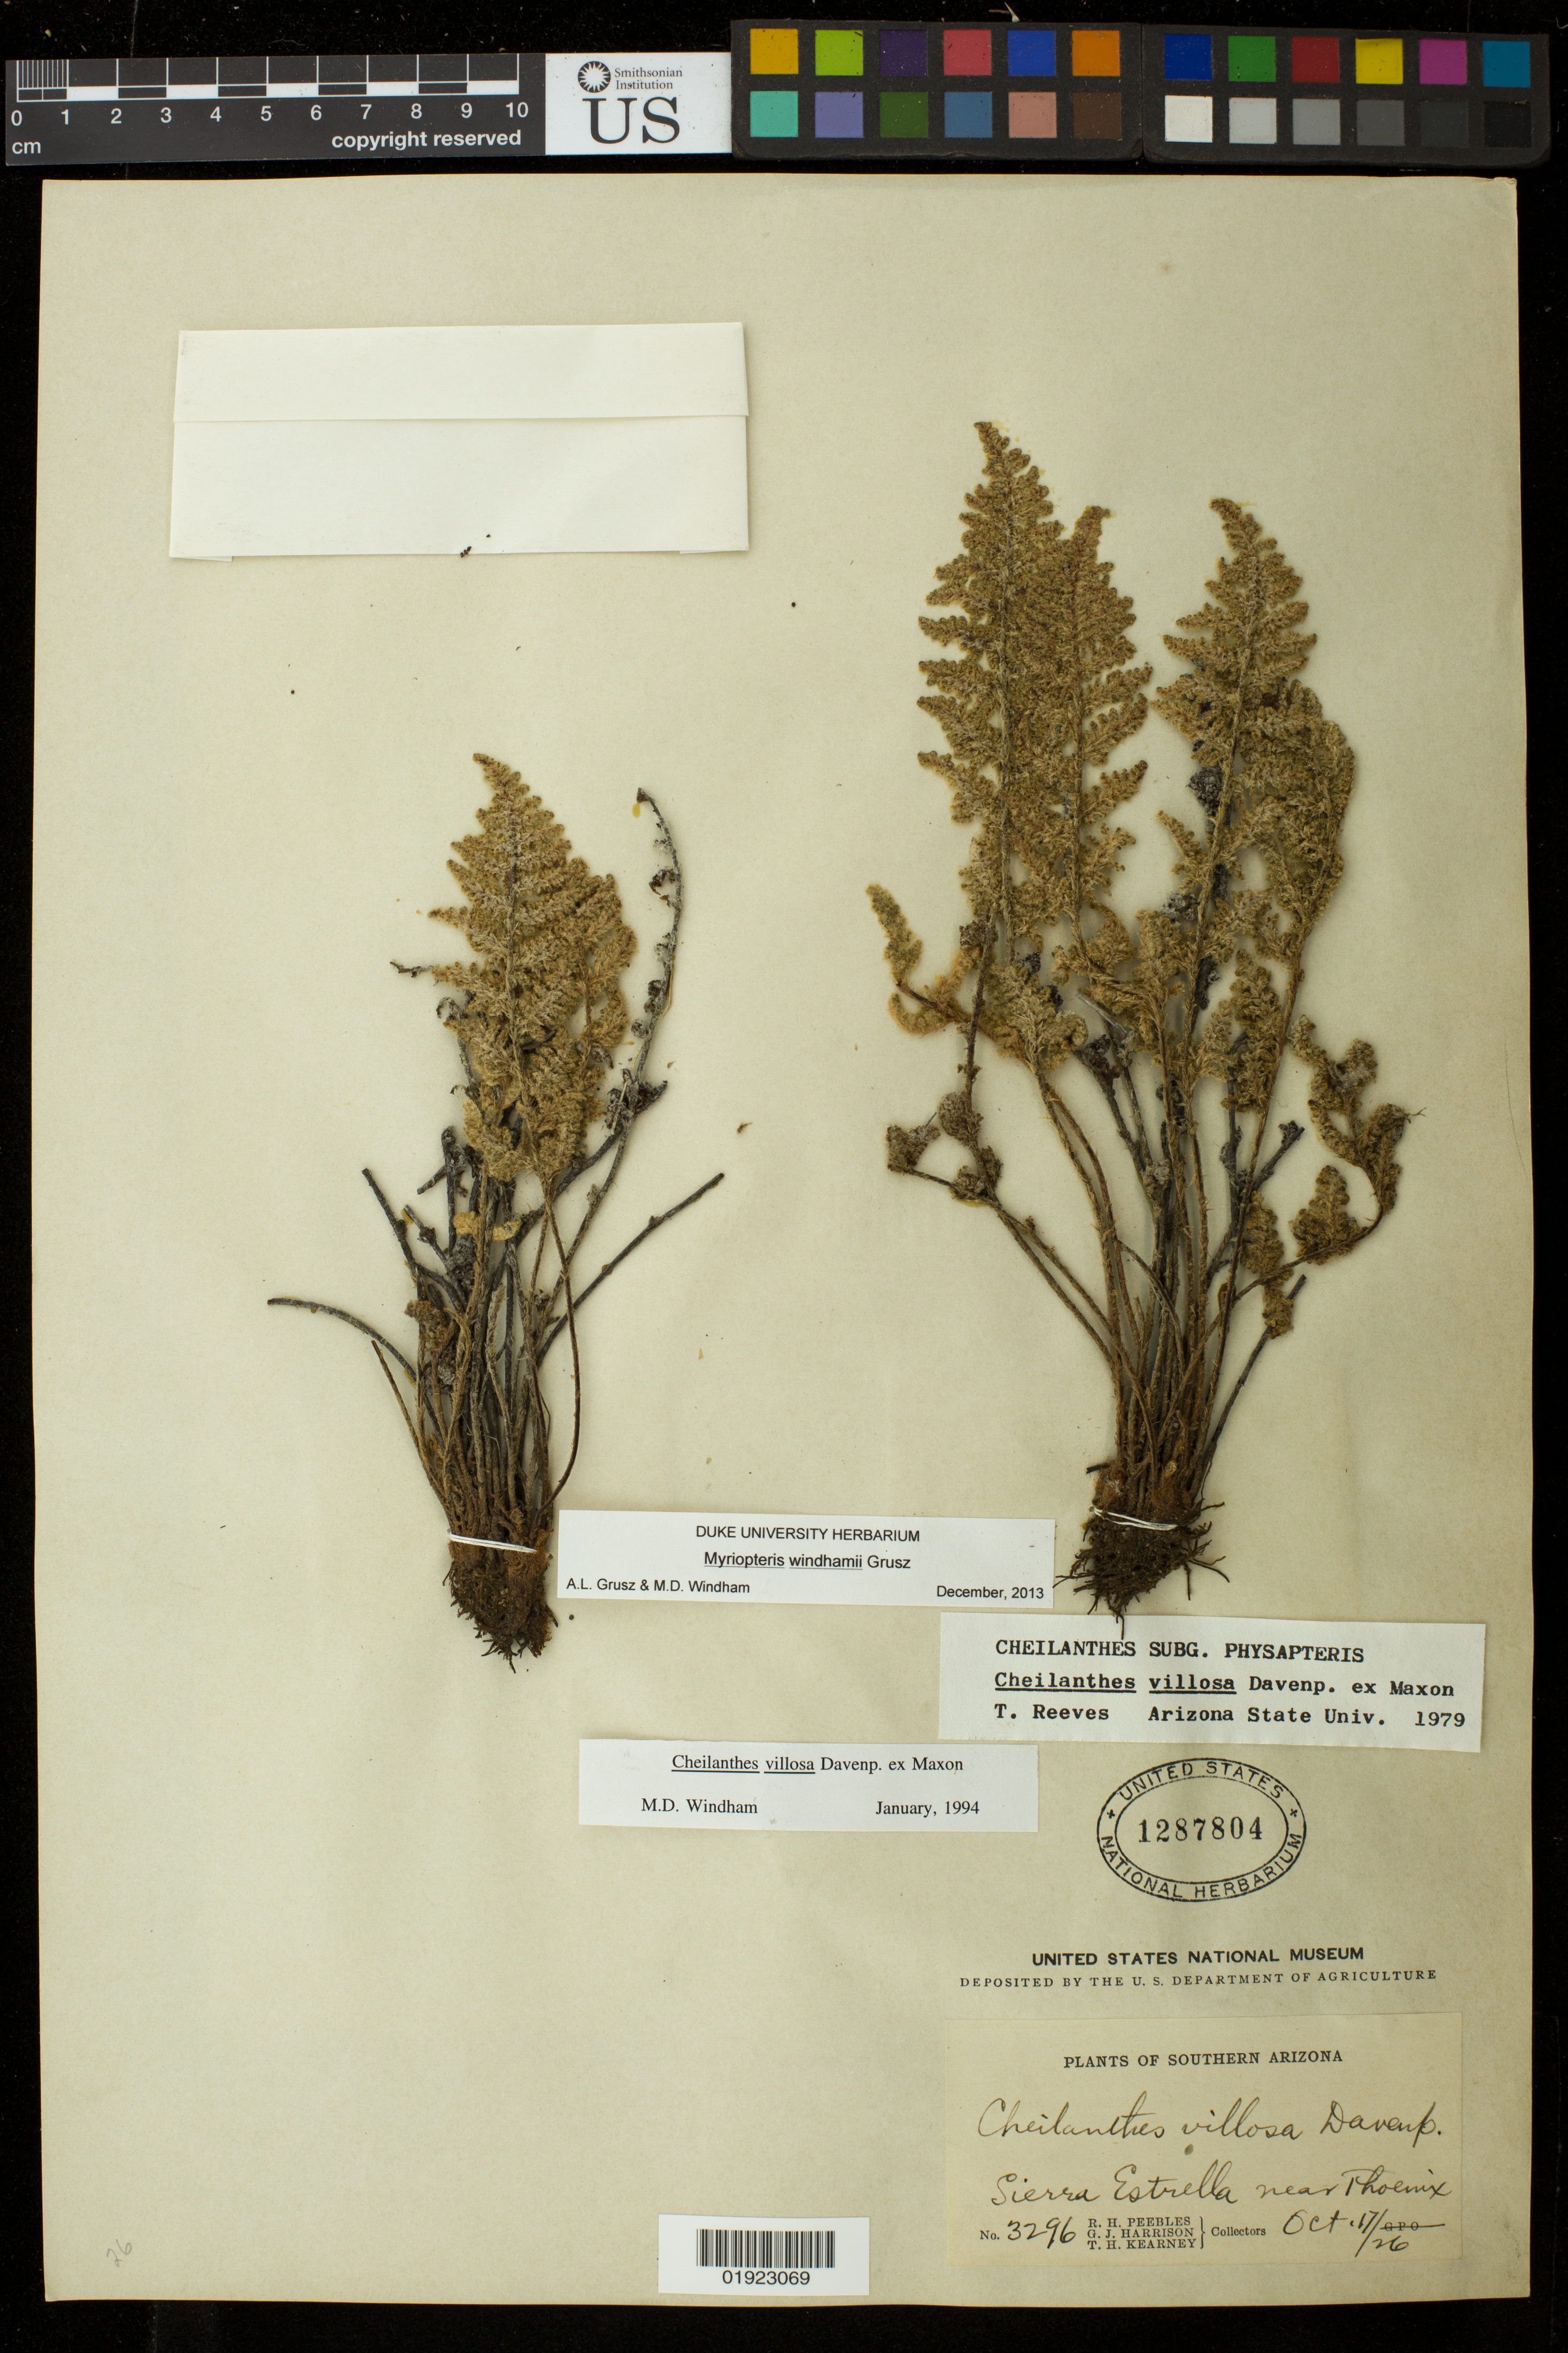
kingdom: Plantae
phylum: Tracheophyta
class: Polypodiopsida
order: Polypodiales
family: Pteridaceae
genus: Myriopteris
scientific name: Myriopteris windhamii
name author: Grusz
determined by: Grusz, A. L.; Windham, M. D.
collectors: R. H. Peebles, G. J. Harrison & T. H. Kearney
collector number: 3296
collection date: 1926-10-17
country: United States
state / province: Arizona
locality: Sierra Estrella near Phoenix.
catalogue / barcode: US 1287804